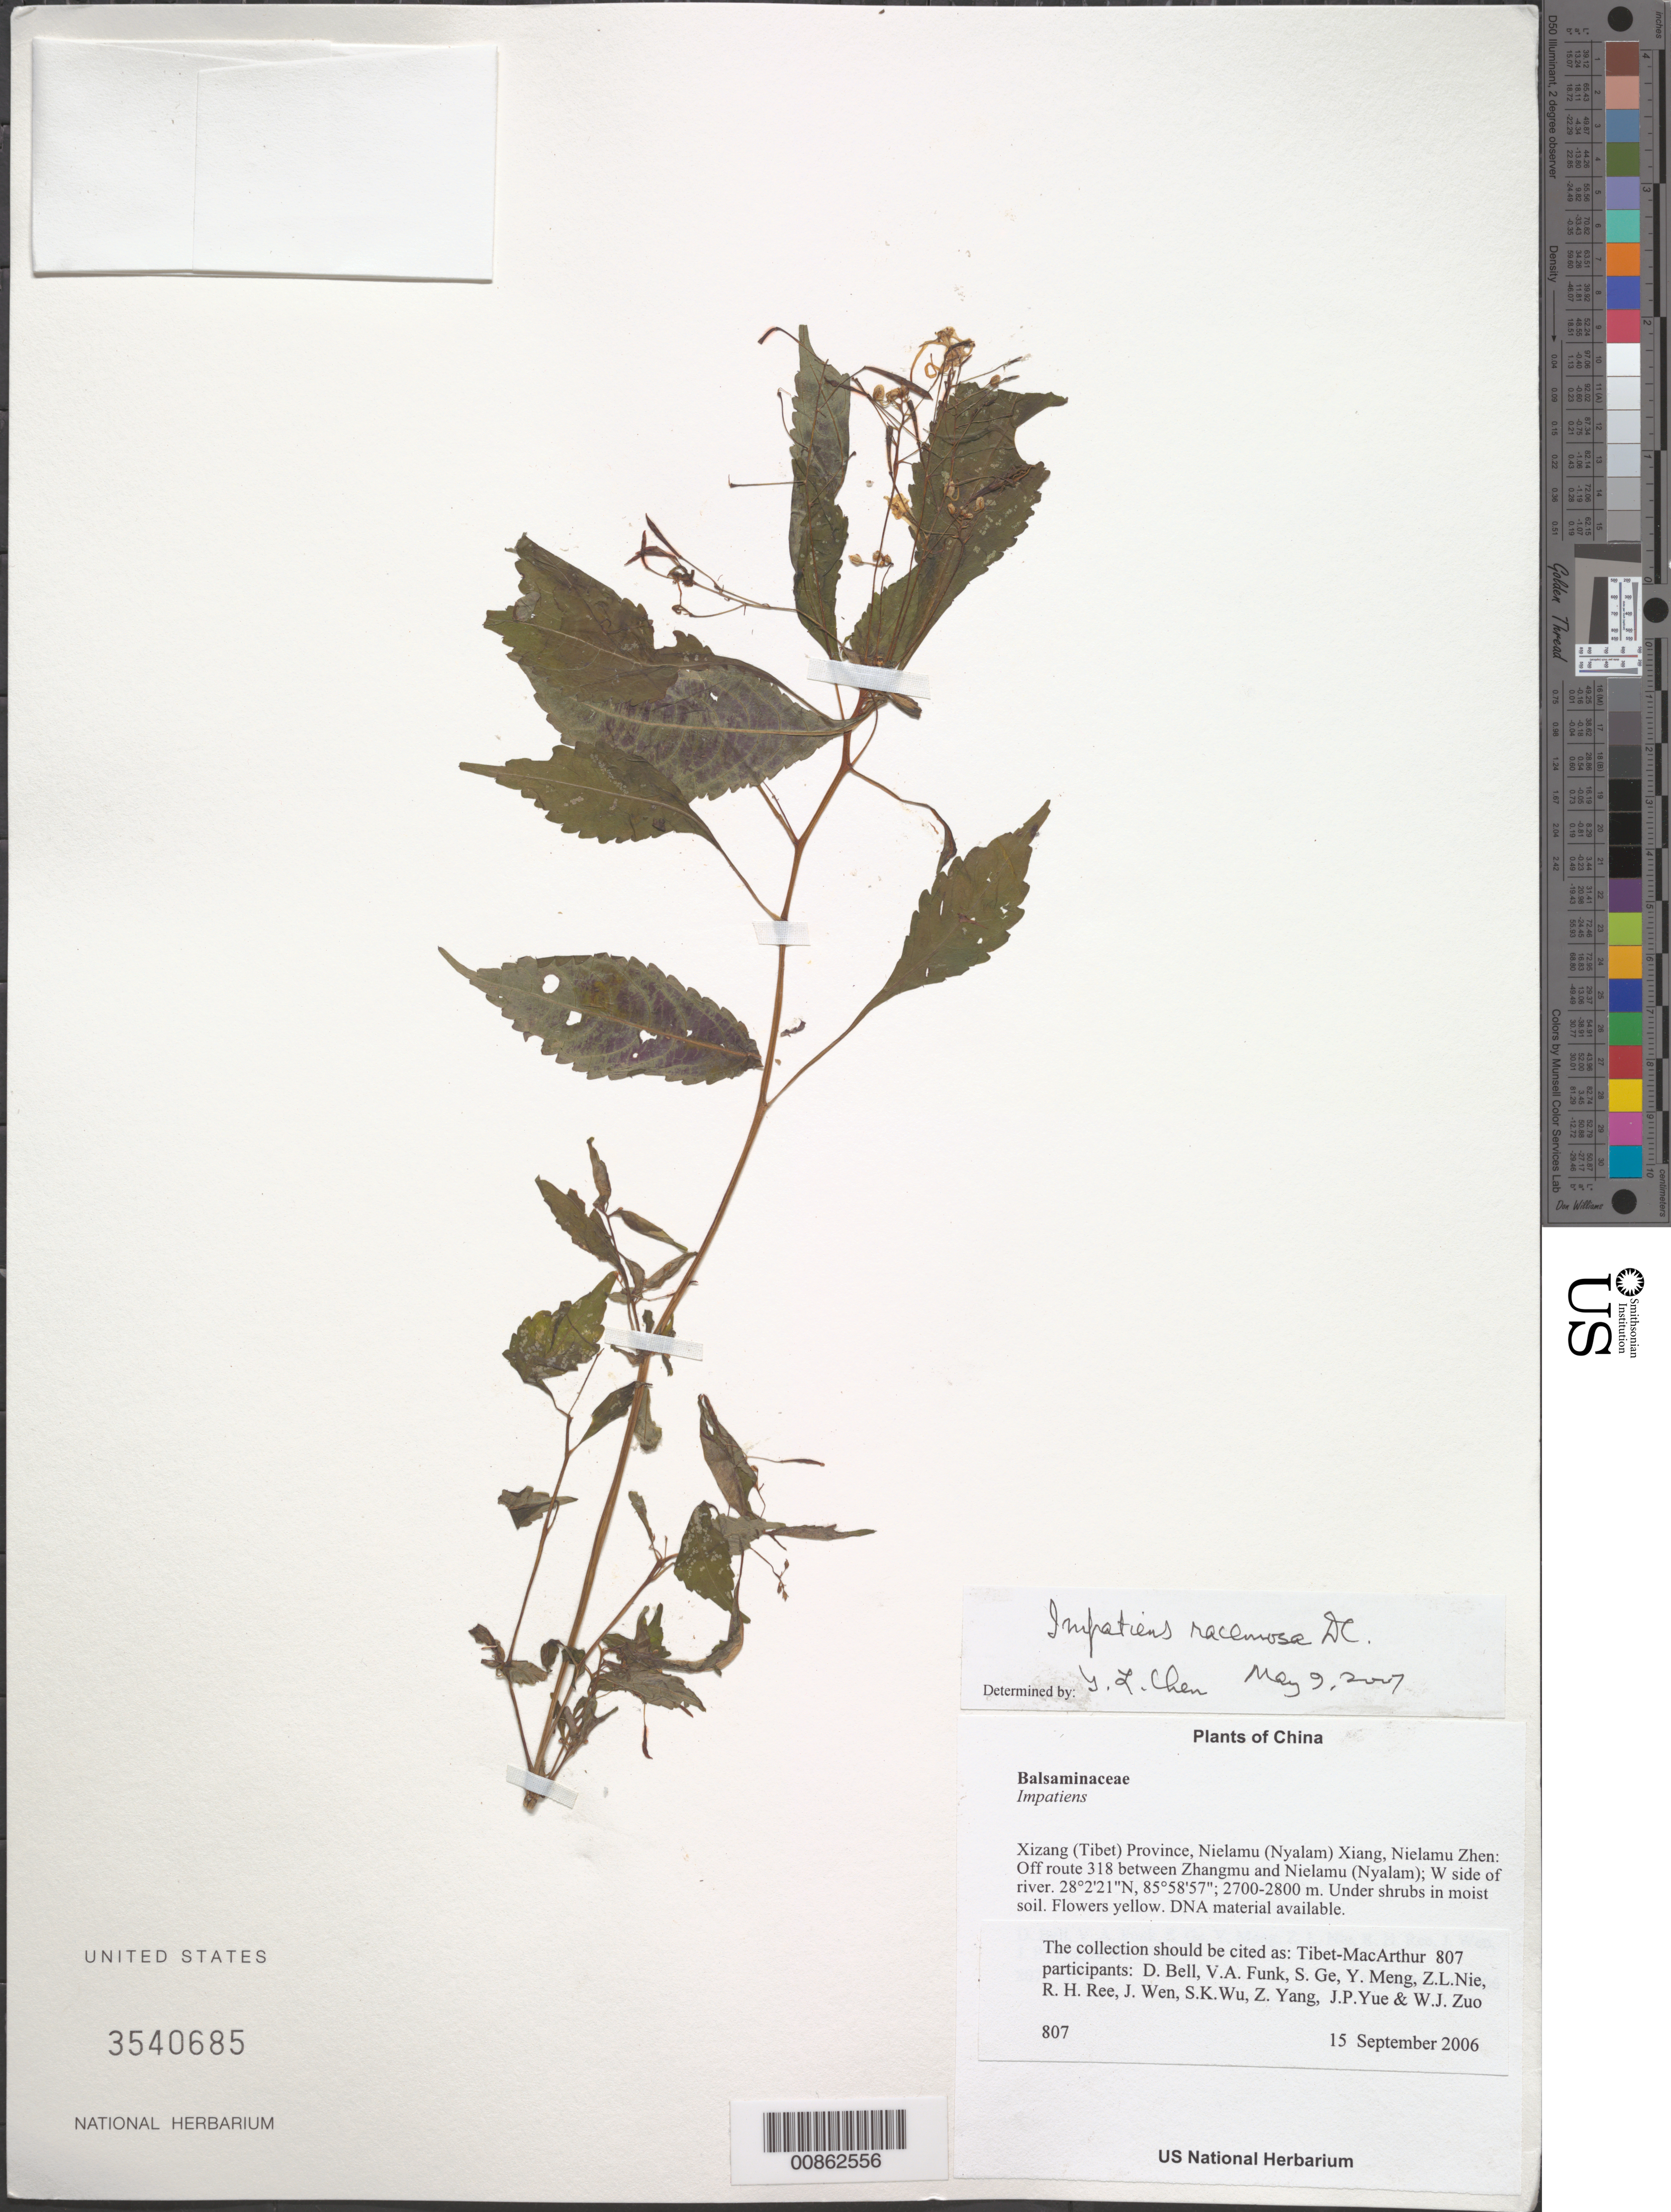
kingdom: Plantae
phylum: Tracheophyta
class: Magnoliopsida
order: Ericales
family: Balsaminaceae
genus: Impatiens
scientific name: Impatiens racemosa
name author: DC.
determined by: Yilin Chen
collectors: Tibet-MacArthur, D. A. Bell, V. Funk, S. Ge, Y. Meng, Z. Nie, R. Ree, J. Wen, J. Yue & W. Zuo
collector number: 807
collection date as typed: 15 Sep 2006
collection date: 2006-09-15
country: China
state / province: Xizang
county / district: Nielamu (Nyalam) Xian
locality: Nielamu Zhen. Off route 318 between Zhangmu and Nielamu (Nyalam); W side of river.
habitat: Steep slope with scattered broadleaved and coniferous trees (including Abies georgiana) and shrubs; disturbed active logging area. Under shrubs in moist soil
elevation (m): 2700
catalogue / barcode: US 3540685